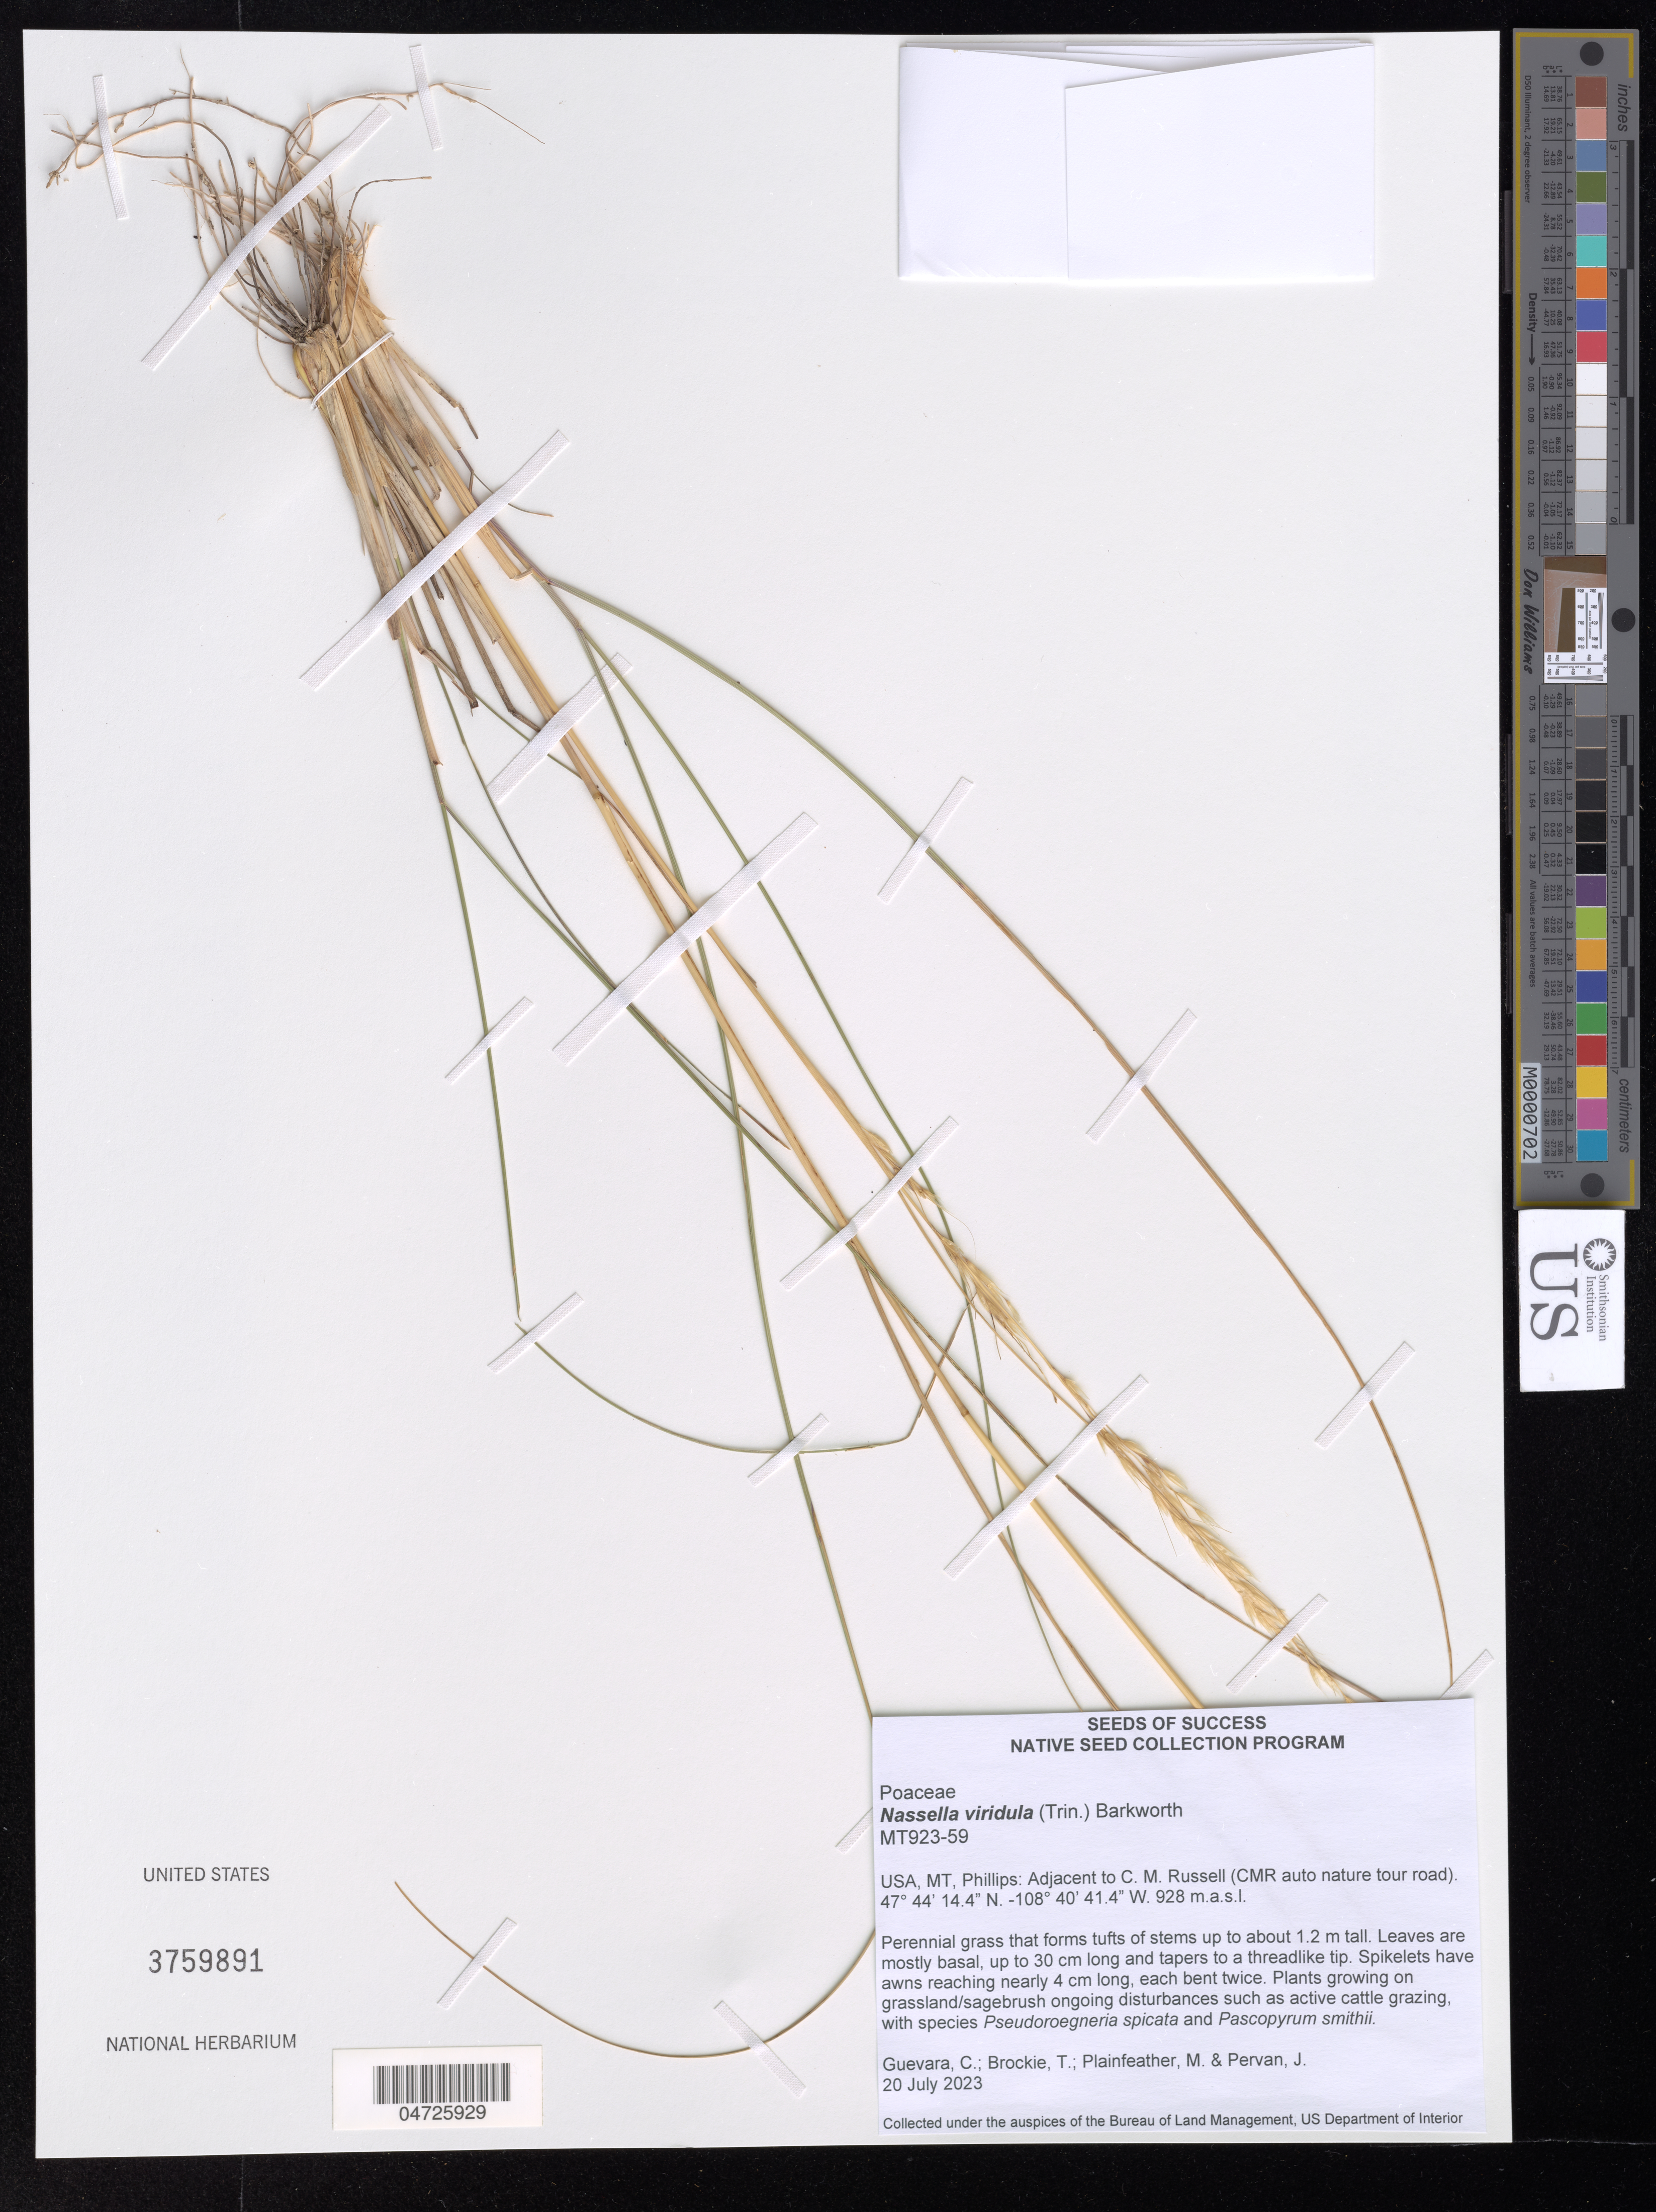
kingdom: Plantae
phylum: Tracheophyta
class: Liliopsida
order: Poales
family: Poaceae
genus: Nassella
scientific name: Nassella viridula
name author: (Trin.) Barkworth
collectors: C. Guevara, T. Brockie, M. Plainfeather & J. Pervan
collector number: MT923-59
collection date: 2023-07-20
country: United States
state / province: Montana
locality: Phillips: Adjacent to C. M. Russell (CMR auto nature tour road).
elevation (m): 928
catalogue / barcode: US 3759891